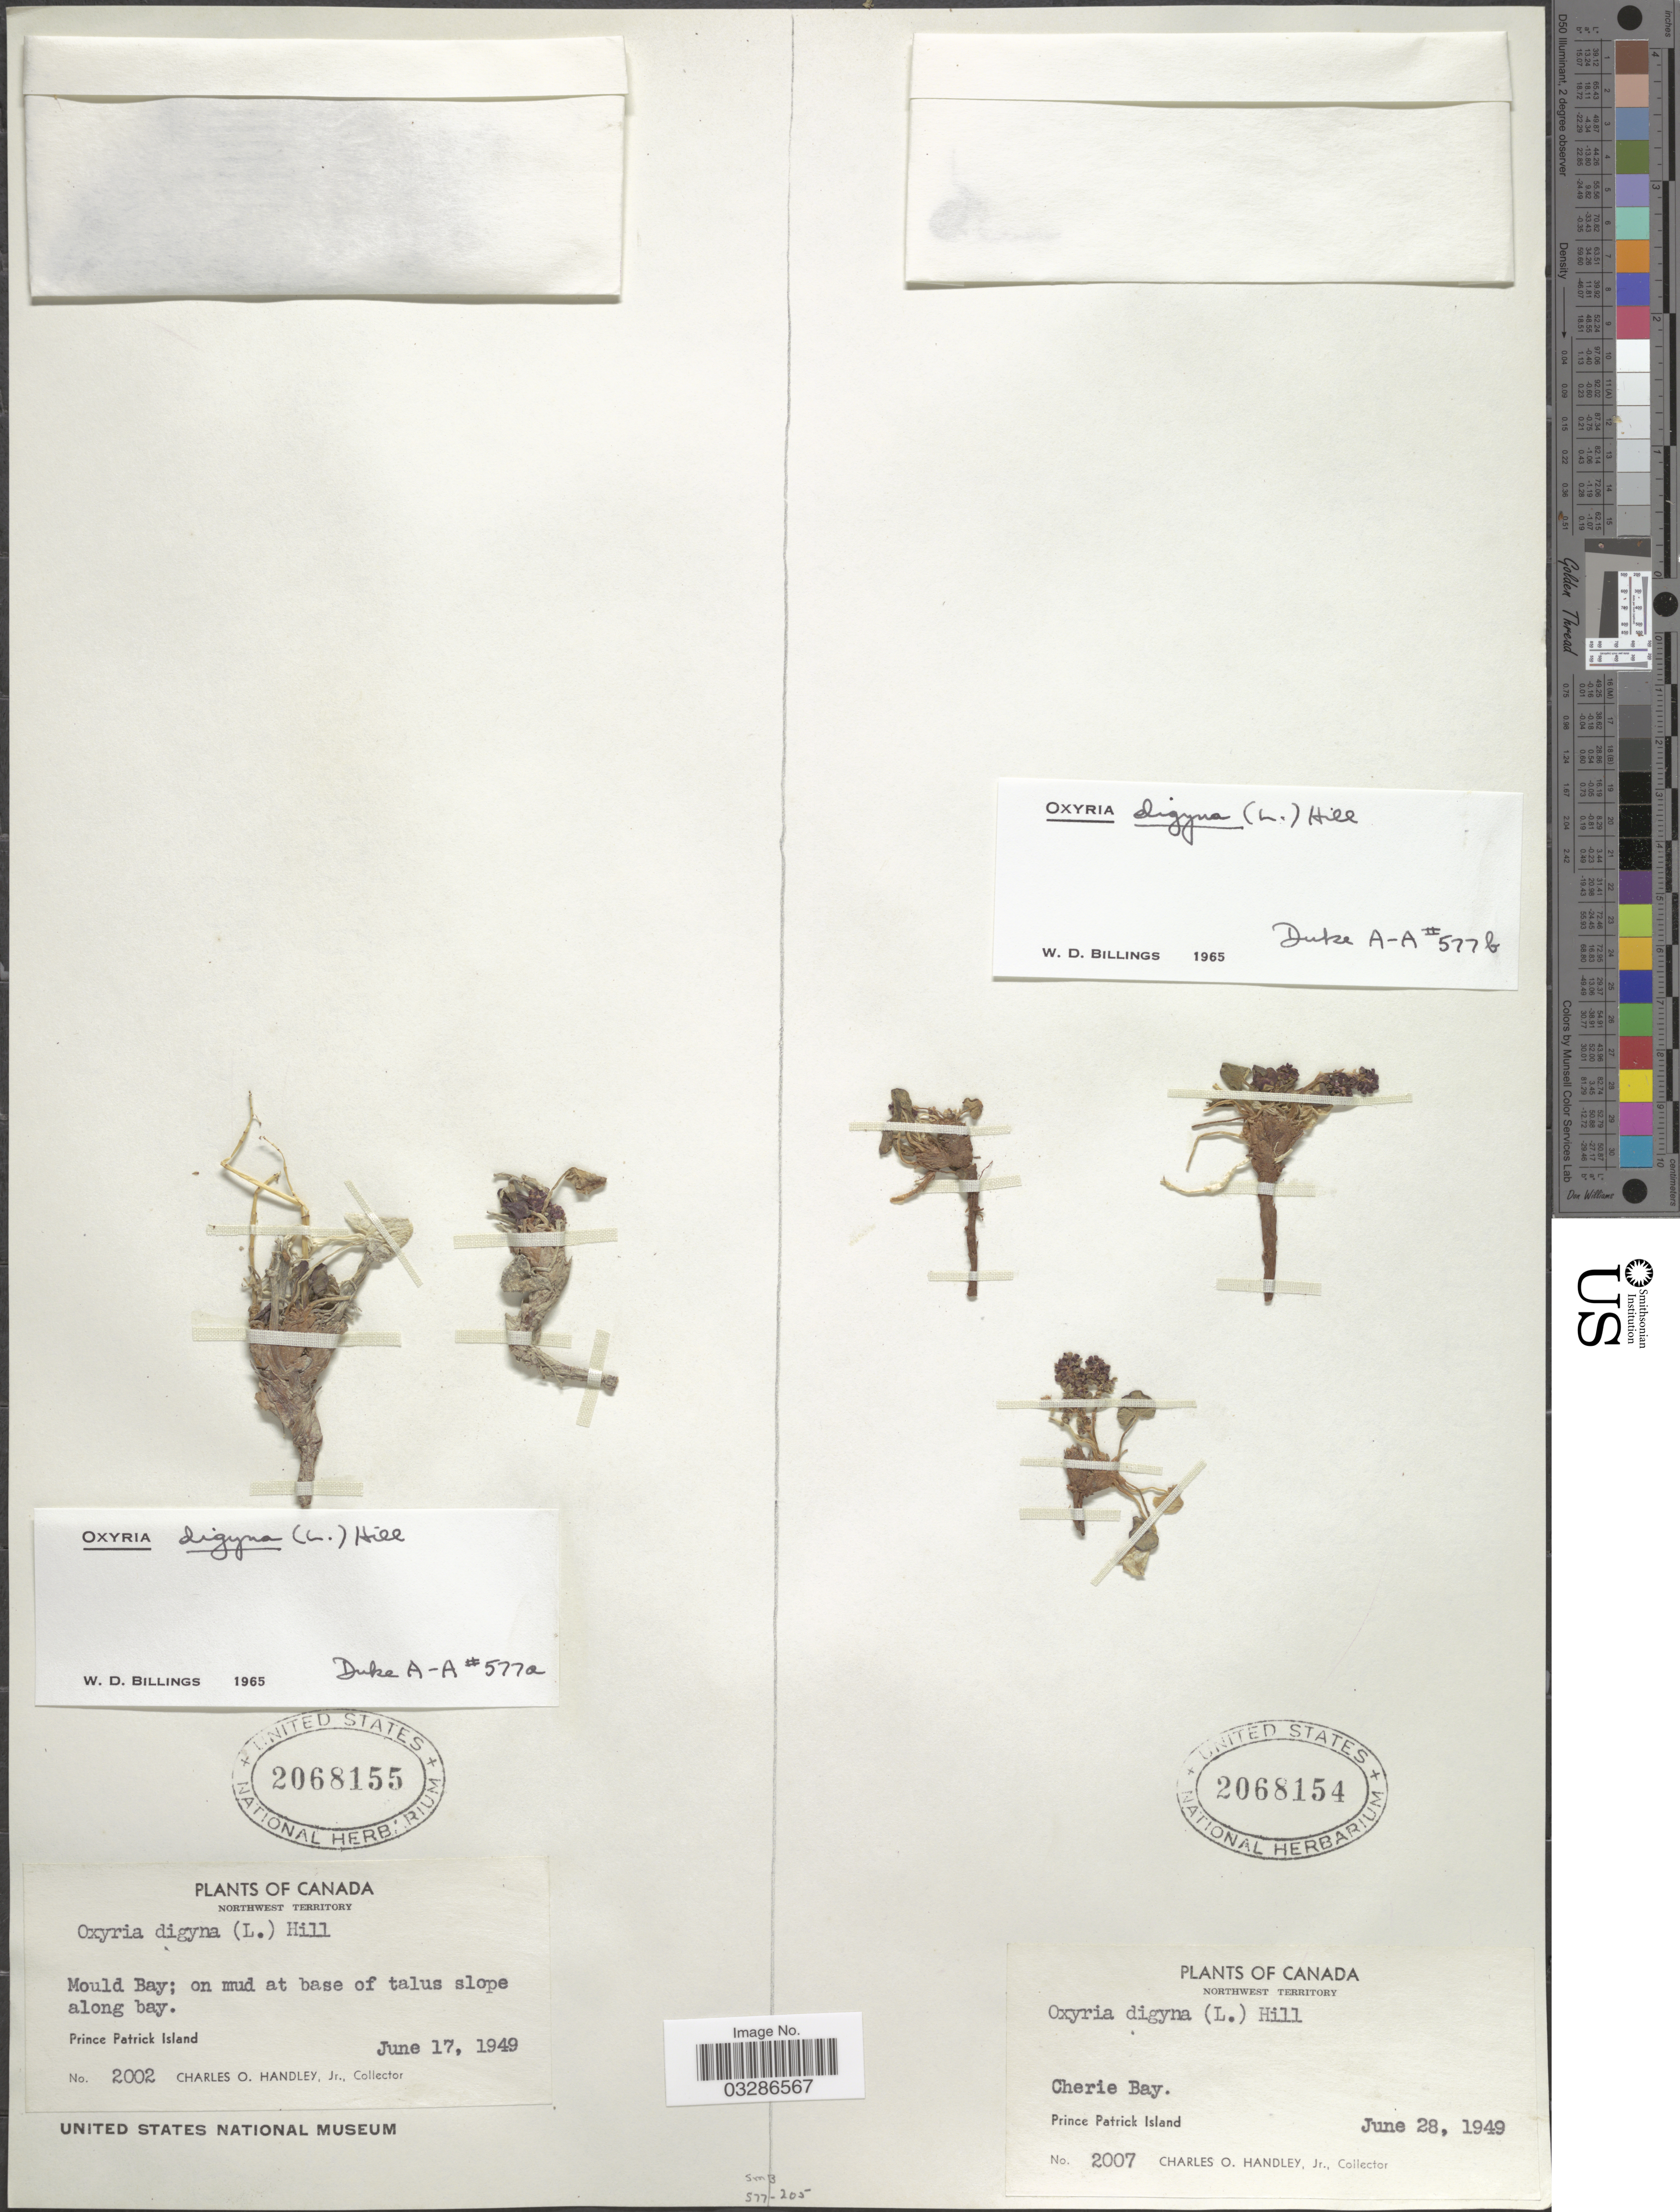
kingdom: Plantae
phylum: Tracheophyta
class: Magnoliopsida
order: Caryophyllales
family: Polygonaceae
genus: Oxyria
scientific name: Oxyria digyna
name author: (L.) Hill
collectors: C. O. Handley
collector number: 2007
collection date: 1949-06-28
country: Canada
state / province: Northwest Territories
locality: Cherie Bay, Prince Patrick Island.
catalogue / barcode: US 2068154-2